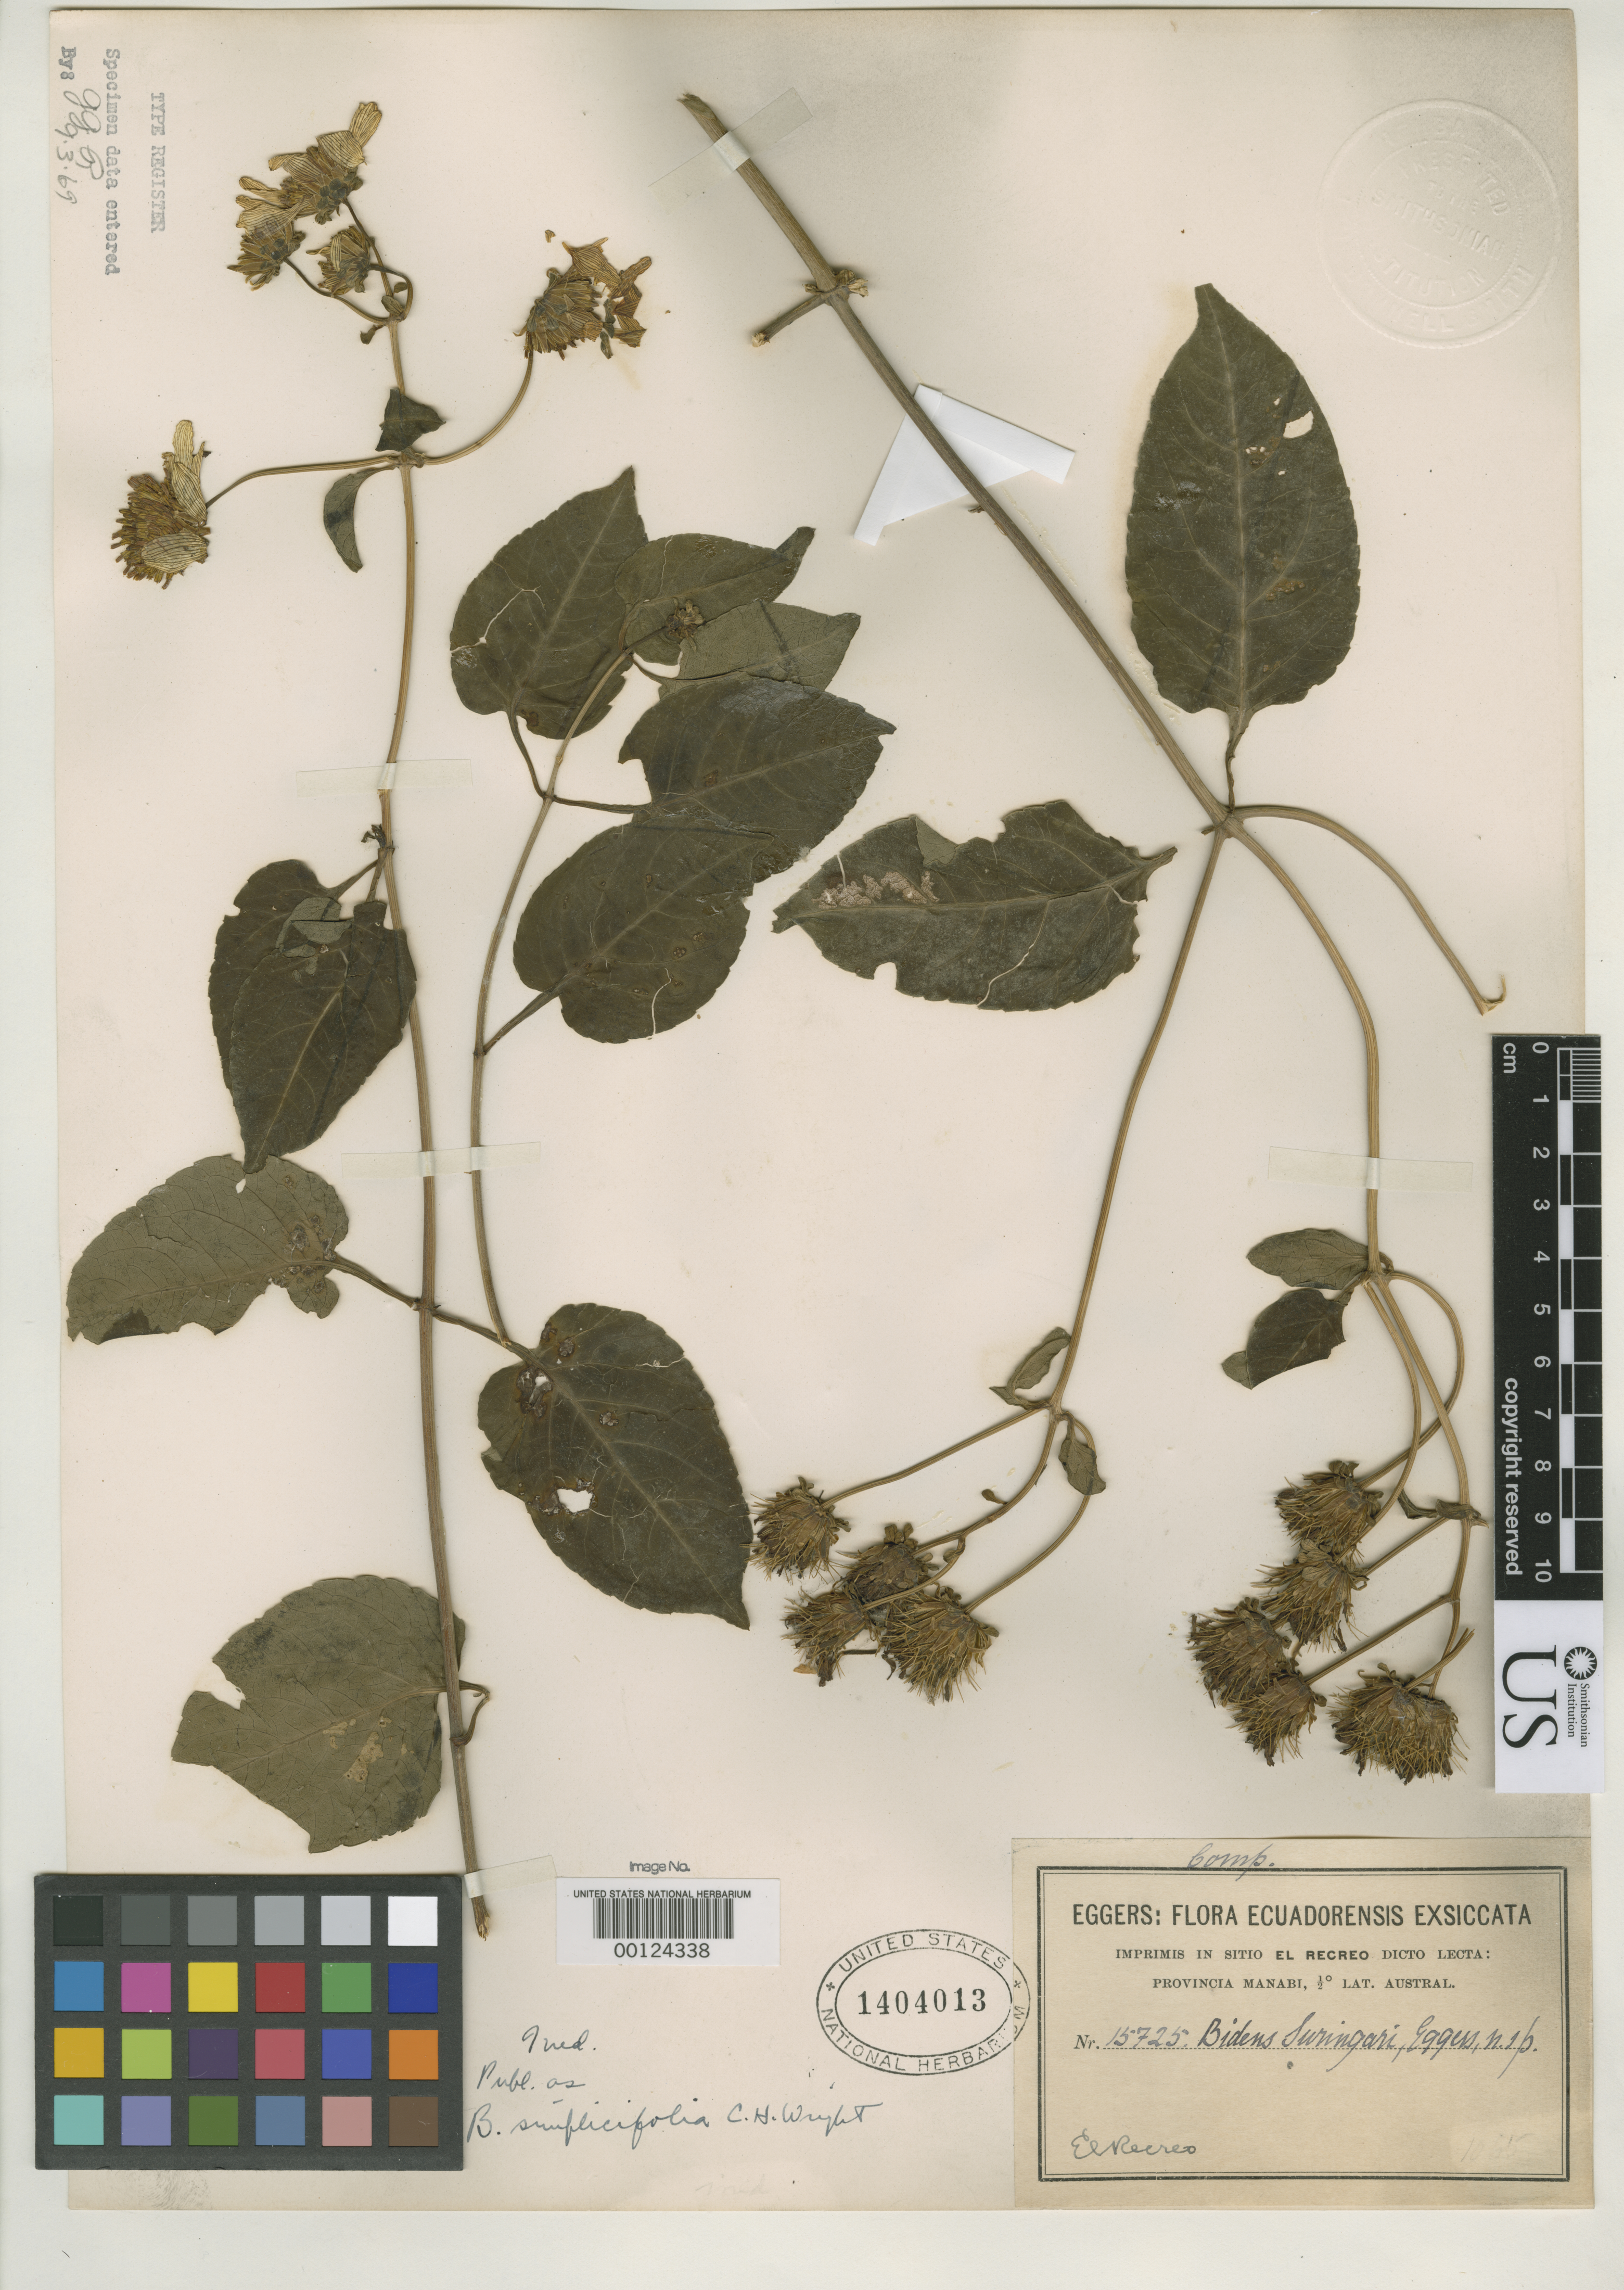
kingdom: Plantae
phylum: Tracheophyta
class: Magnoliopsida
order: Asterales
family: Asteraceae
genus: Bidens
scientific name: Bidens simplicifolia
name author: C.H. Wright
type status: Isotype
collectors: H. F. A. von Eggers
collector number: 15725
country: Ecuador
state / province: Manabí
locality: El Recreo.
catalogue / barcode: US 1404013